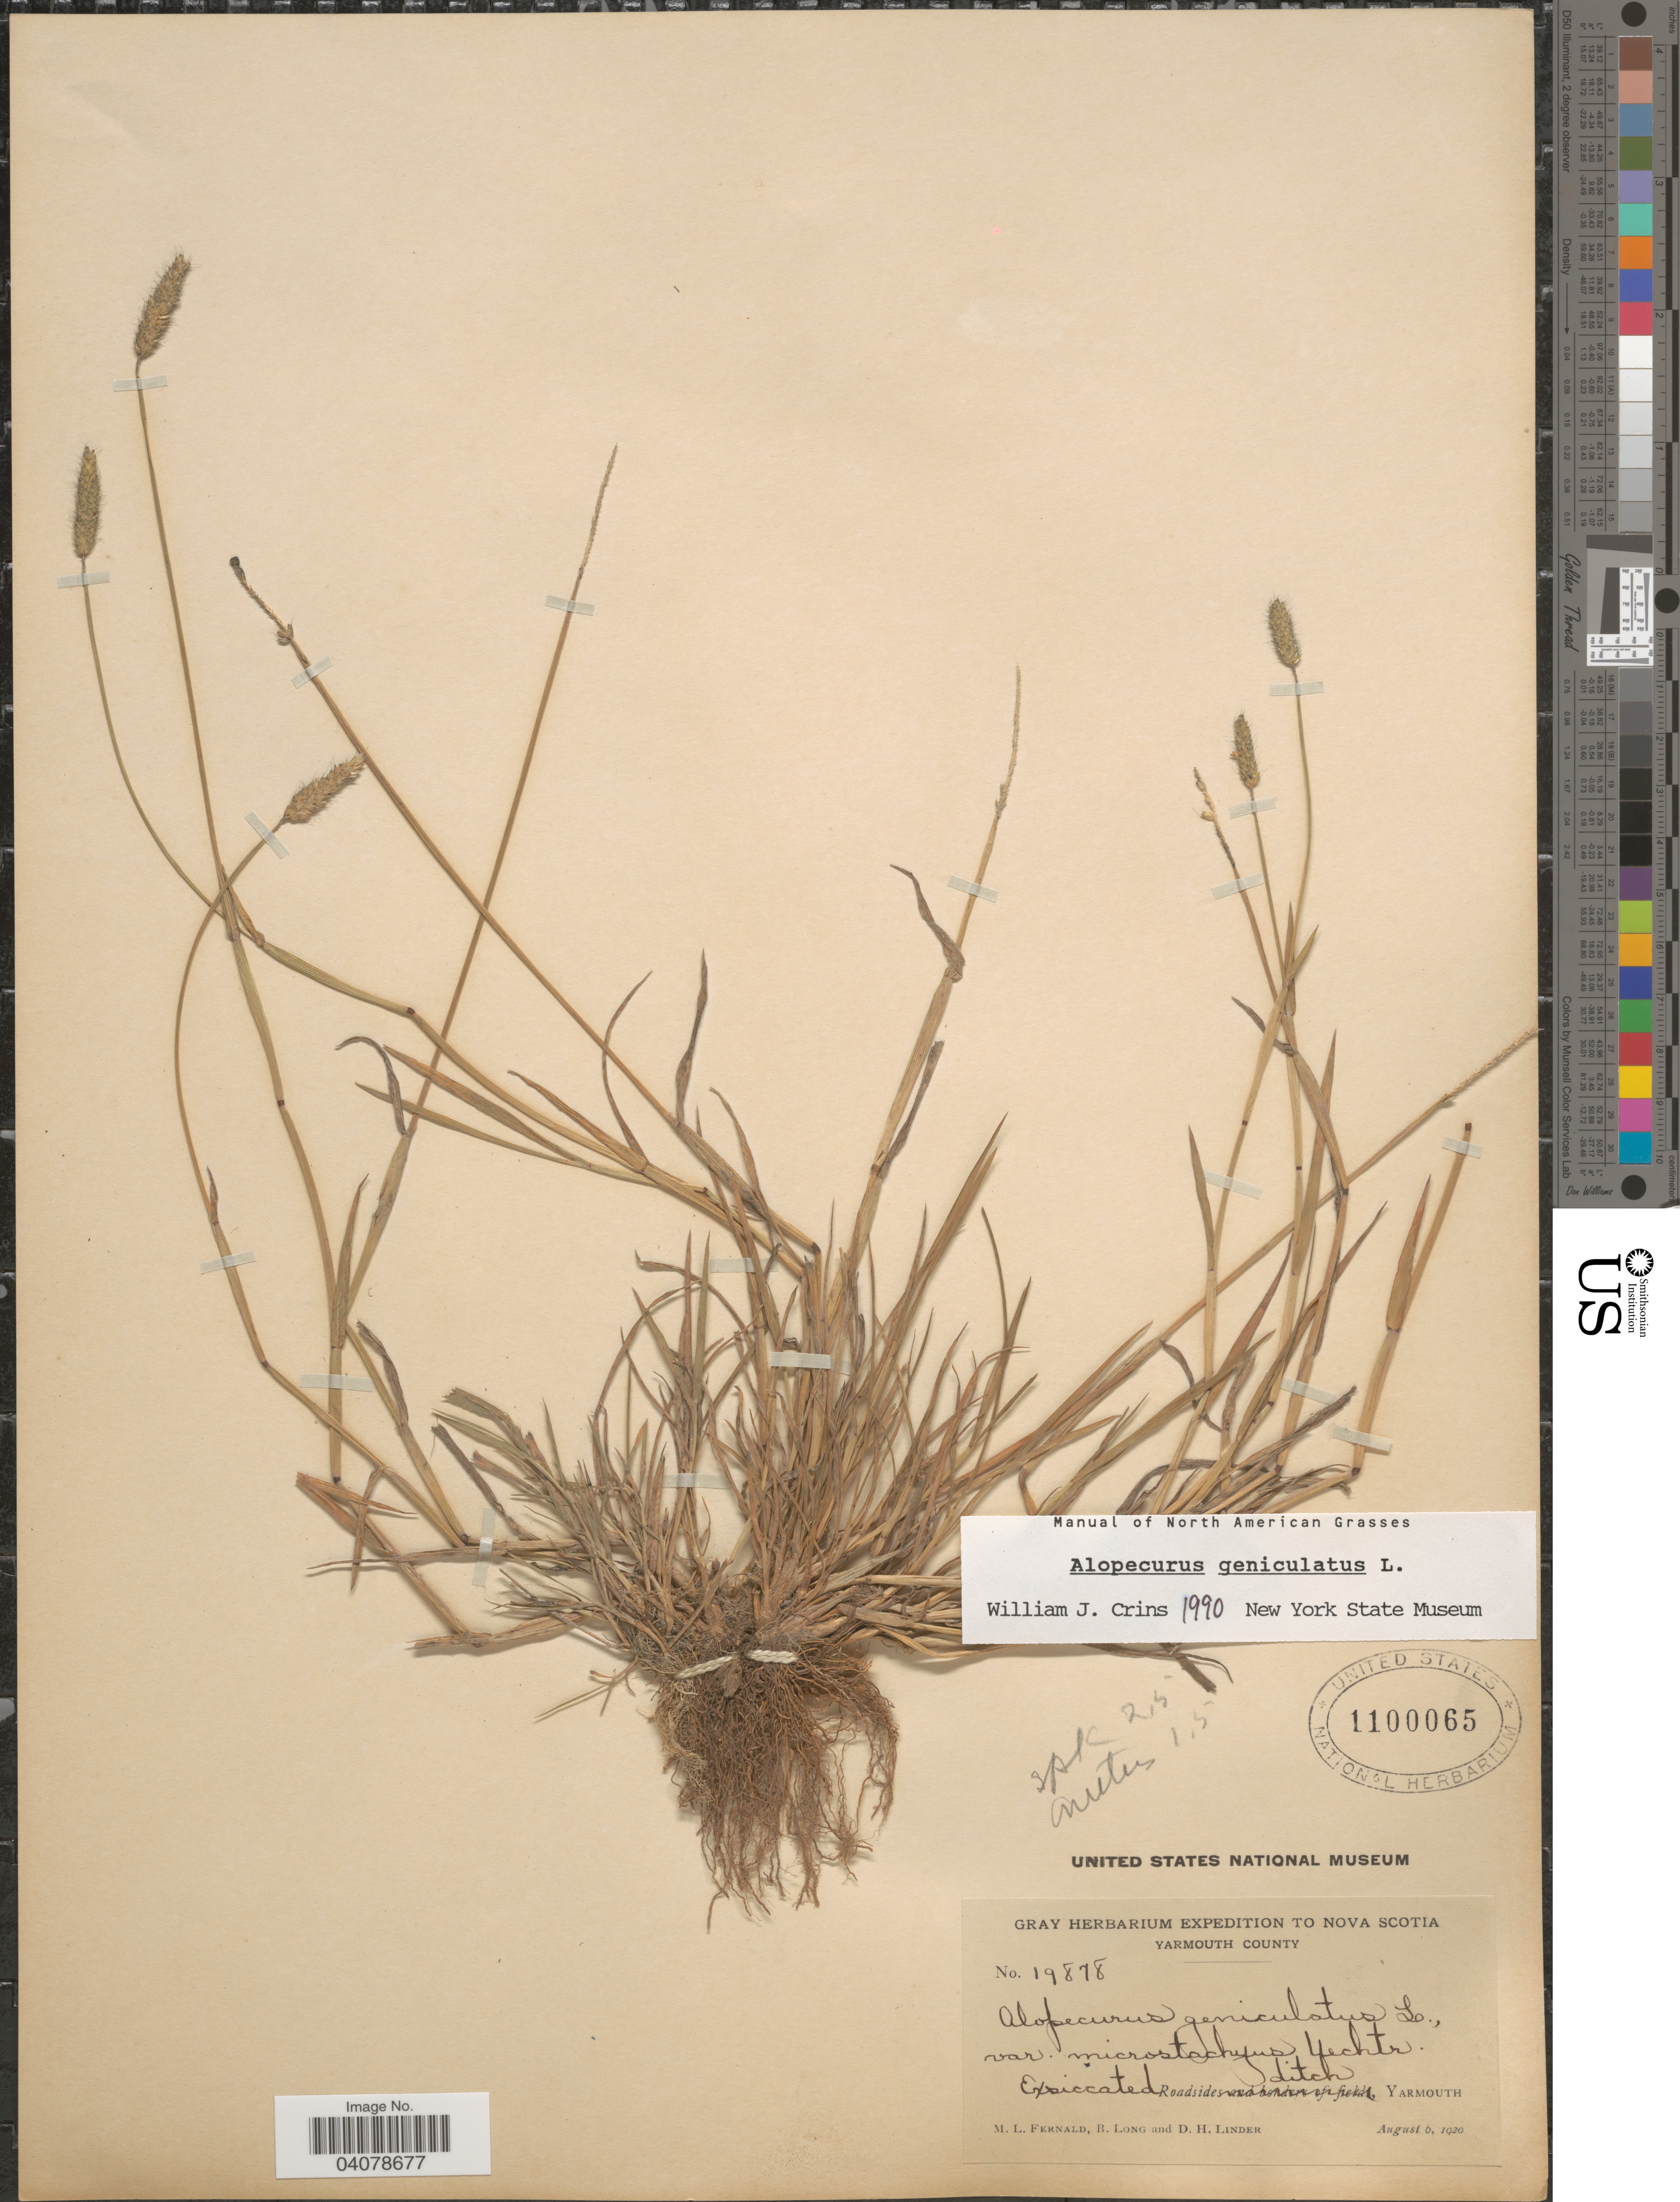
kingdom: Plantae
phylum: Tracheophyta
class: Liliopsida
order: Poales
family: Poaceae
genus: Alopecurus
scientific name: Alopecurus geniculatus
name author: L.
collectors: M. L. Fernald, B. Long & D. Linder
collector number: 19878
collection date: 1920-08-06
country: Canada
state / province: Nova Scotia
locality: Gray Herbarium Expedition to Nova Scotia. Yarmouth County. Yarmouth.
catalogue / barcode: US 1100065